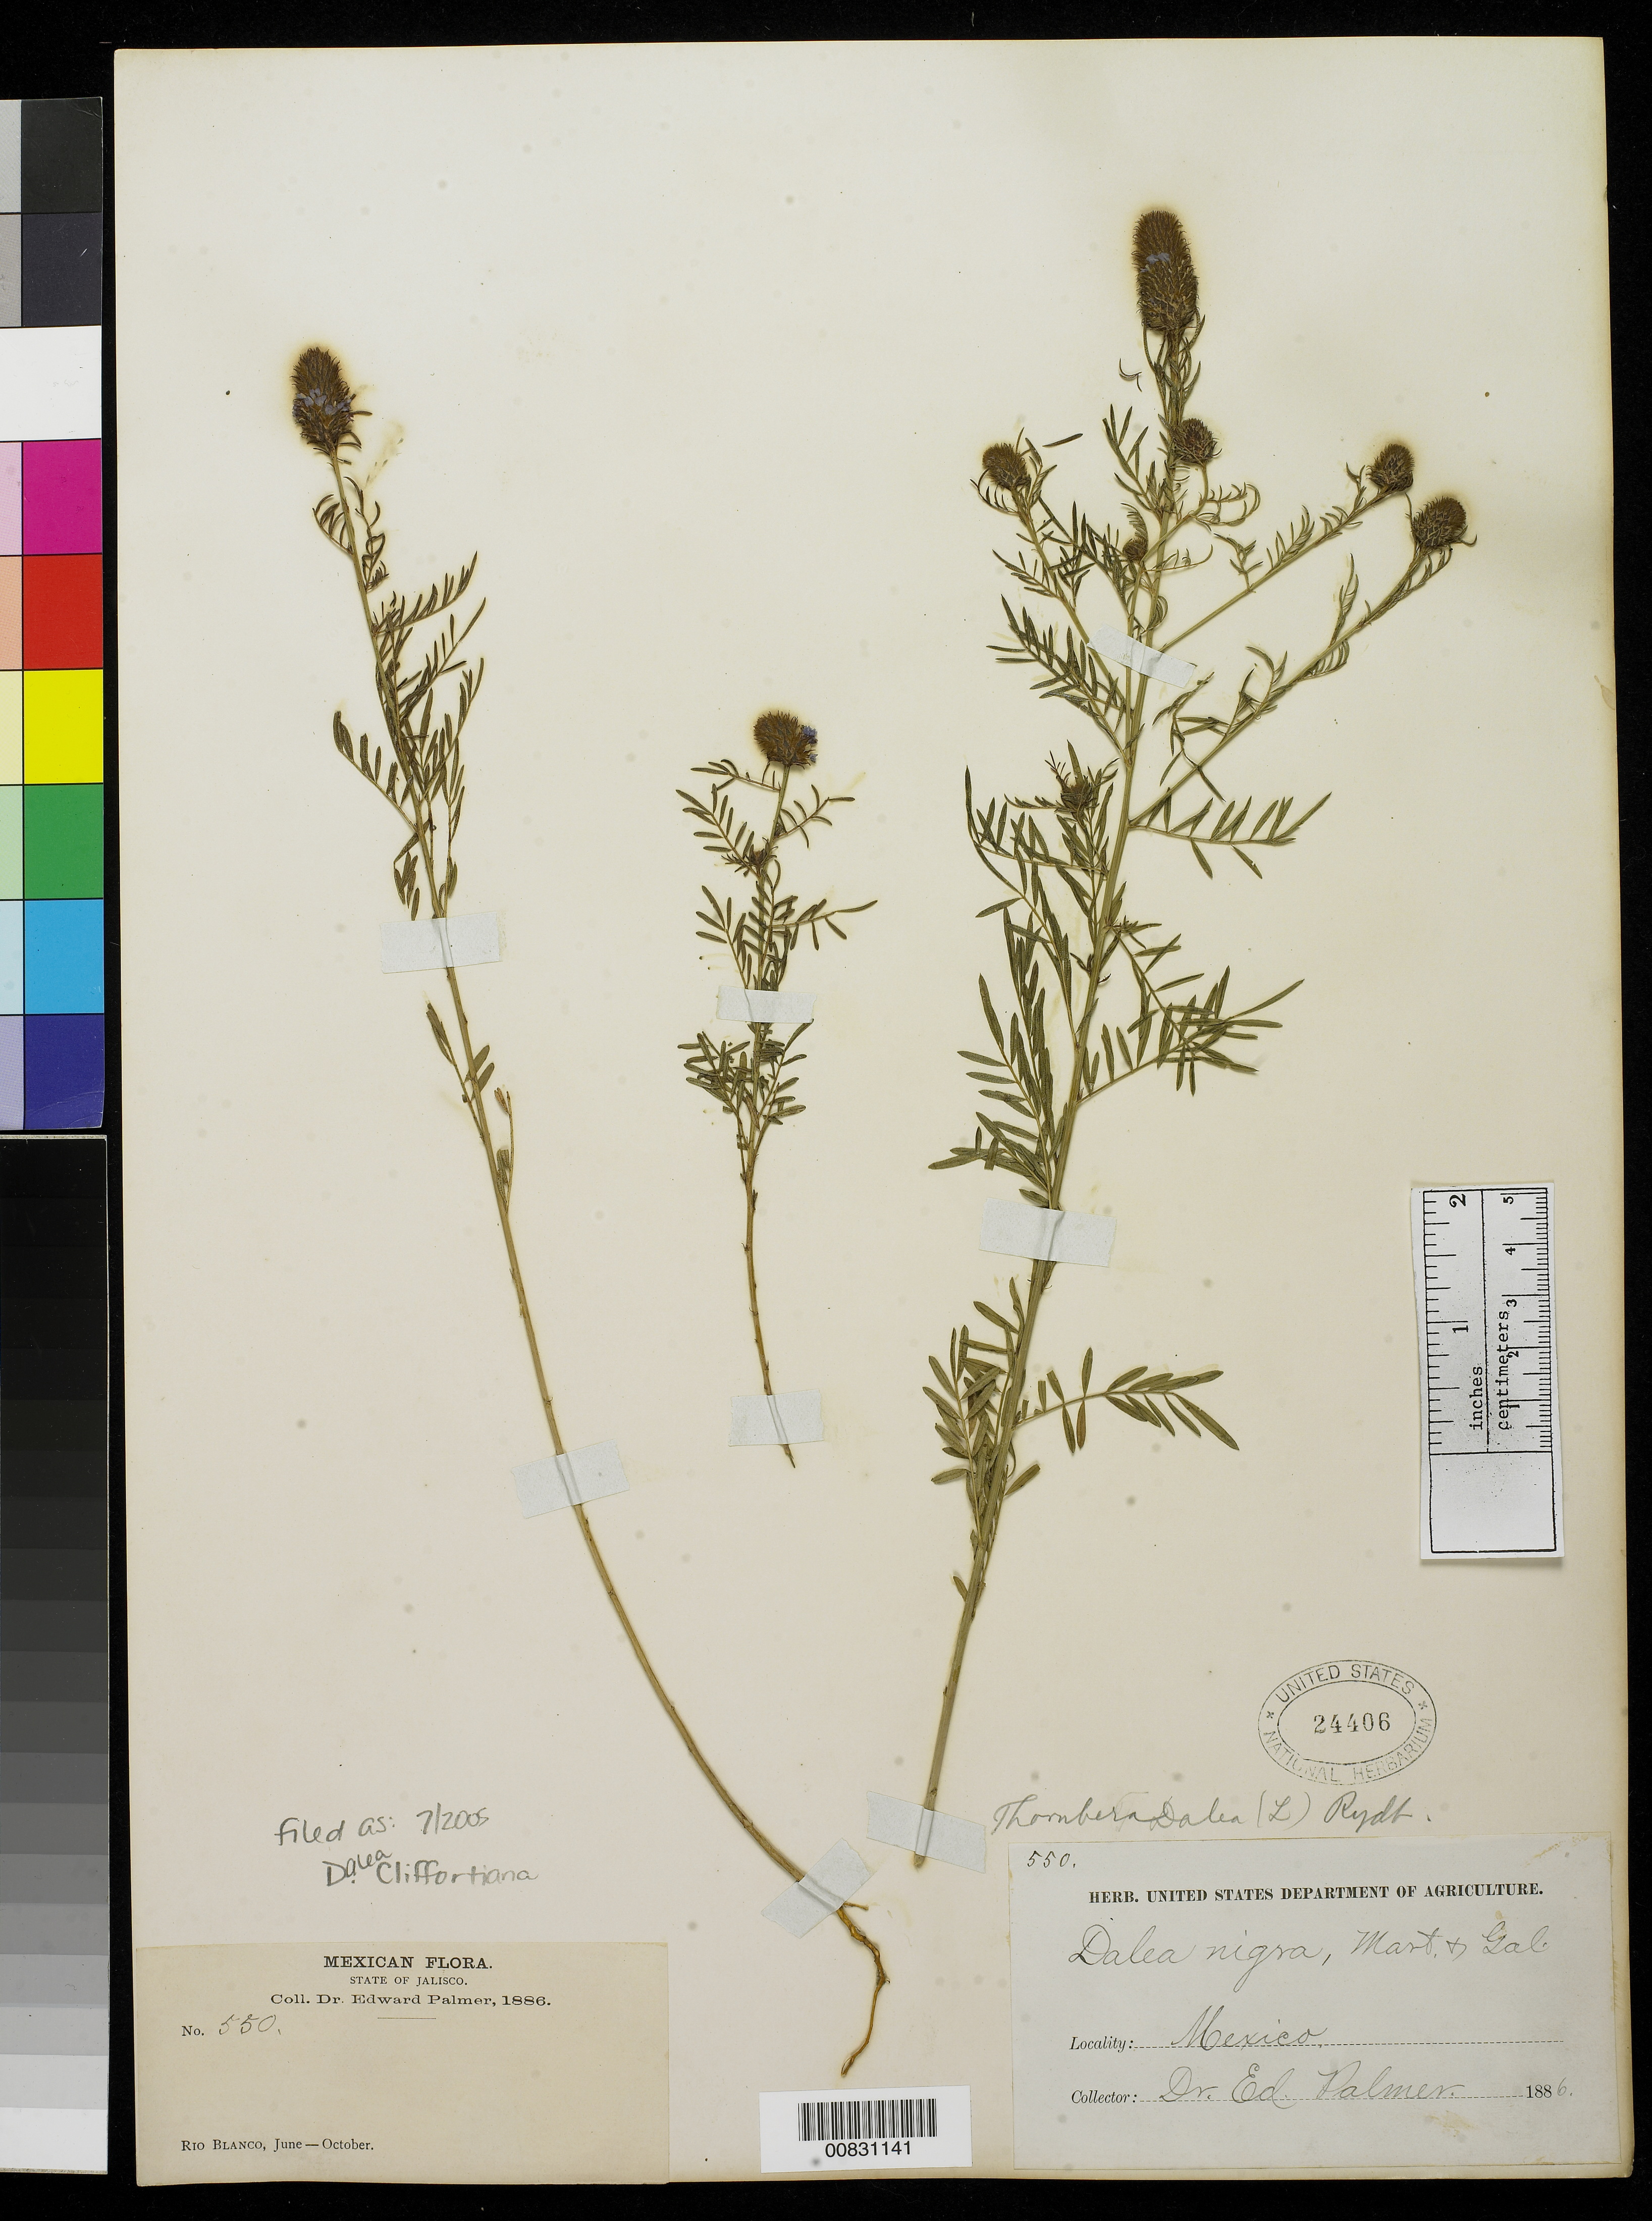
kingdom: Plantae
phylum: Tracheophyta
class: Magnoliopsida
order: Fabales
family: Fabaceae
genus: Dalea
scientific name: Dalea cliffortiana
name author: Willd.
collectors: E. Palmer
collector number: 550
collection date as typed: Jun 1886 to -- Oct 1886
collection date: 1886-06/1886-10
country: Mexico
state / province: Jalisco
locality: Rio Blanco, Jalisco.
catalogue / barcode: US 24406